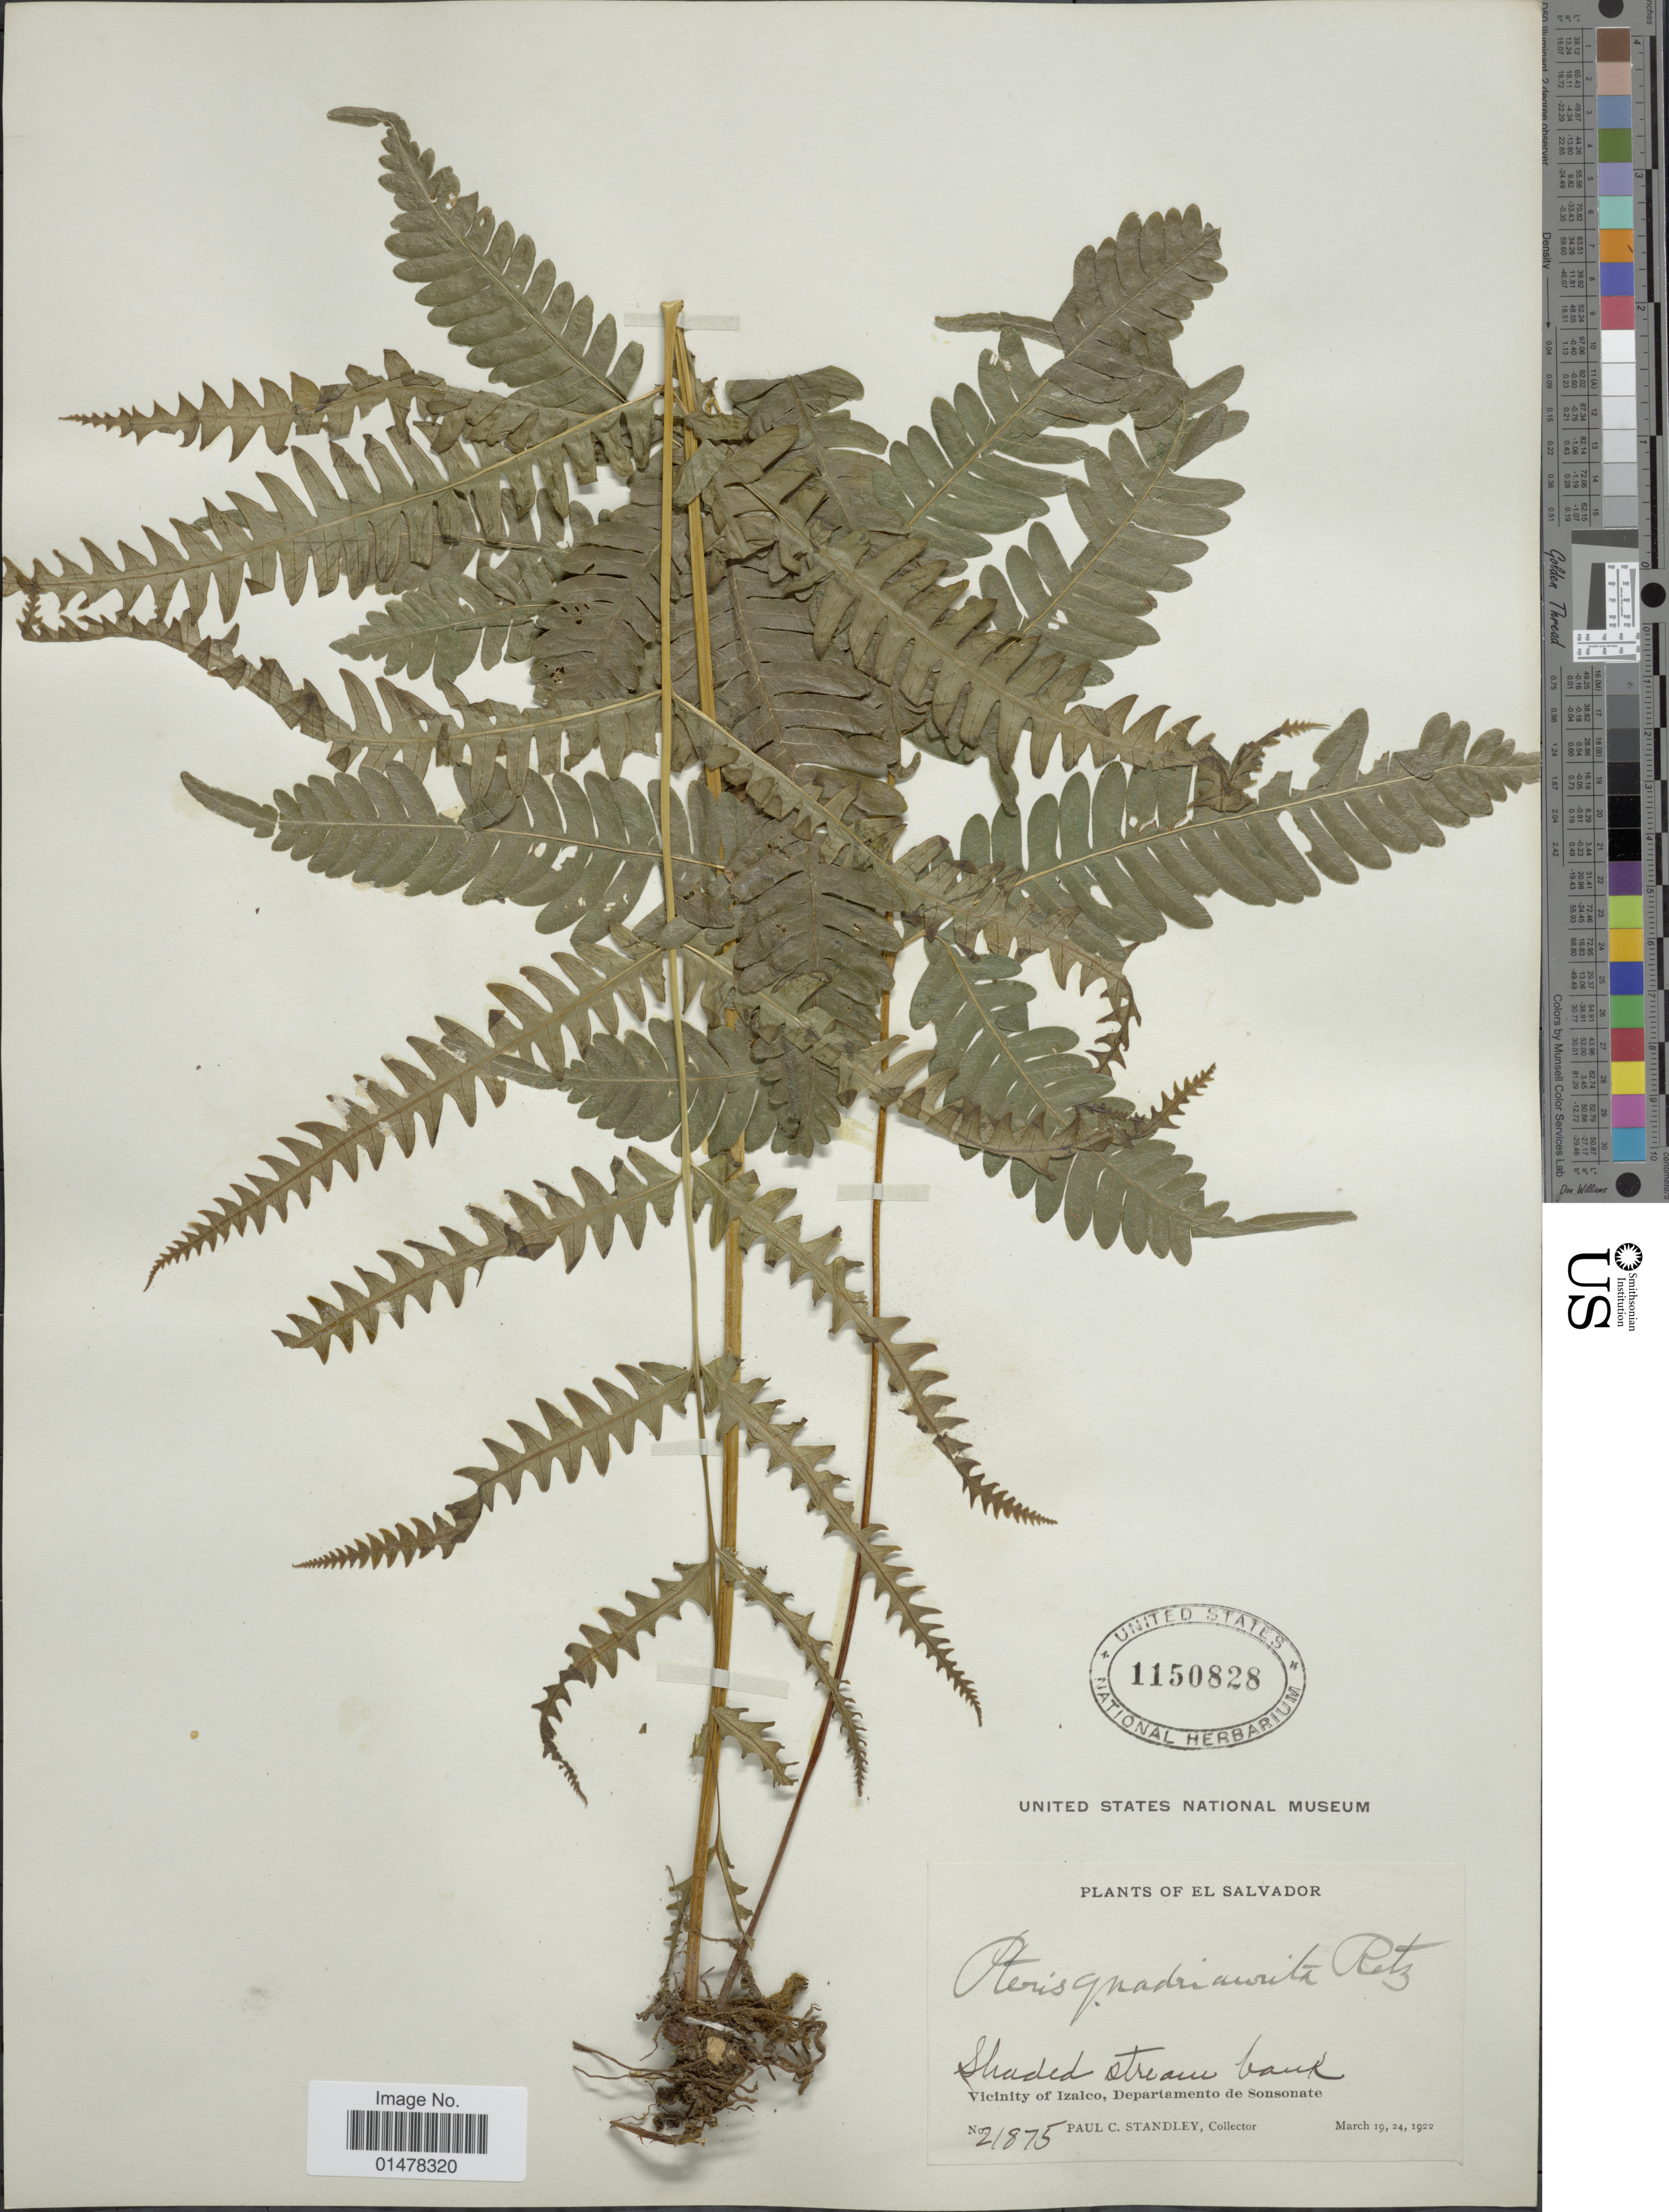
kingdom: Plantae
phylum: Tracheophyta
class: Polypodiopsida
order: Polypodiales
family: Pteridaceae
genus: Pteris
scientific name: Pteris quadriaurita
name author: Retz.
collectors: P. C. Standley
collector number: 21875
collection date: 1922-03-19/1922-03-24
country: El Salvador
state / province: Sonsonate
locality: Plants of El Salvador, Vicinity of Izalco, Departamento de Sonsonate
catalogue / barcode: US 1150828